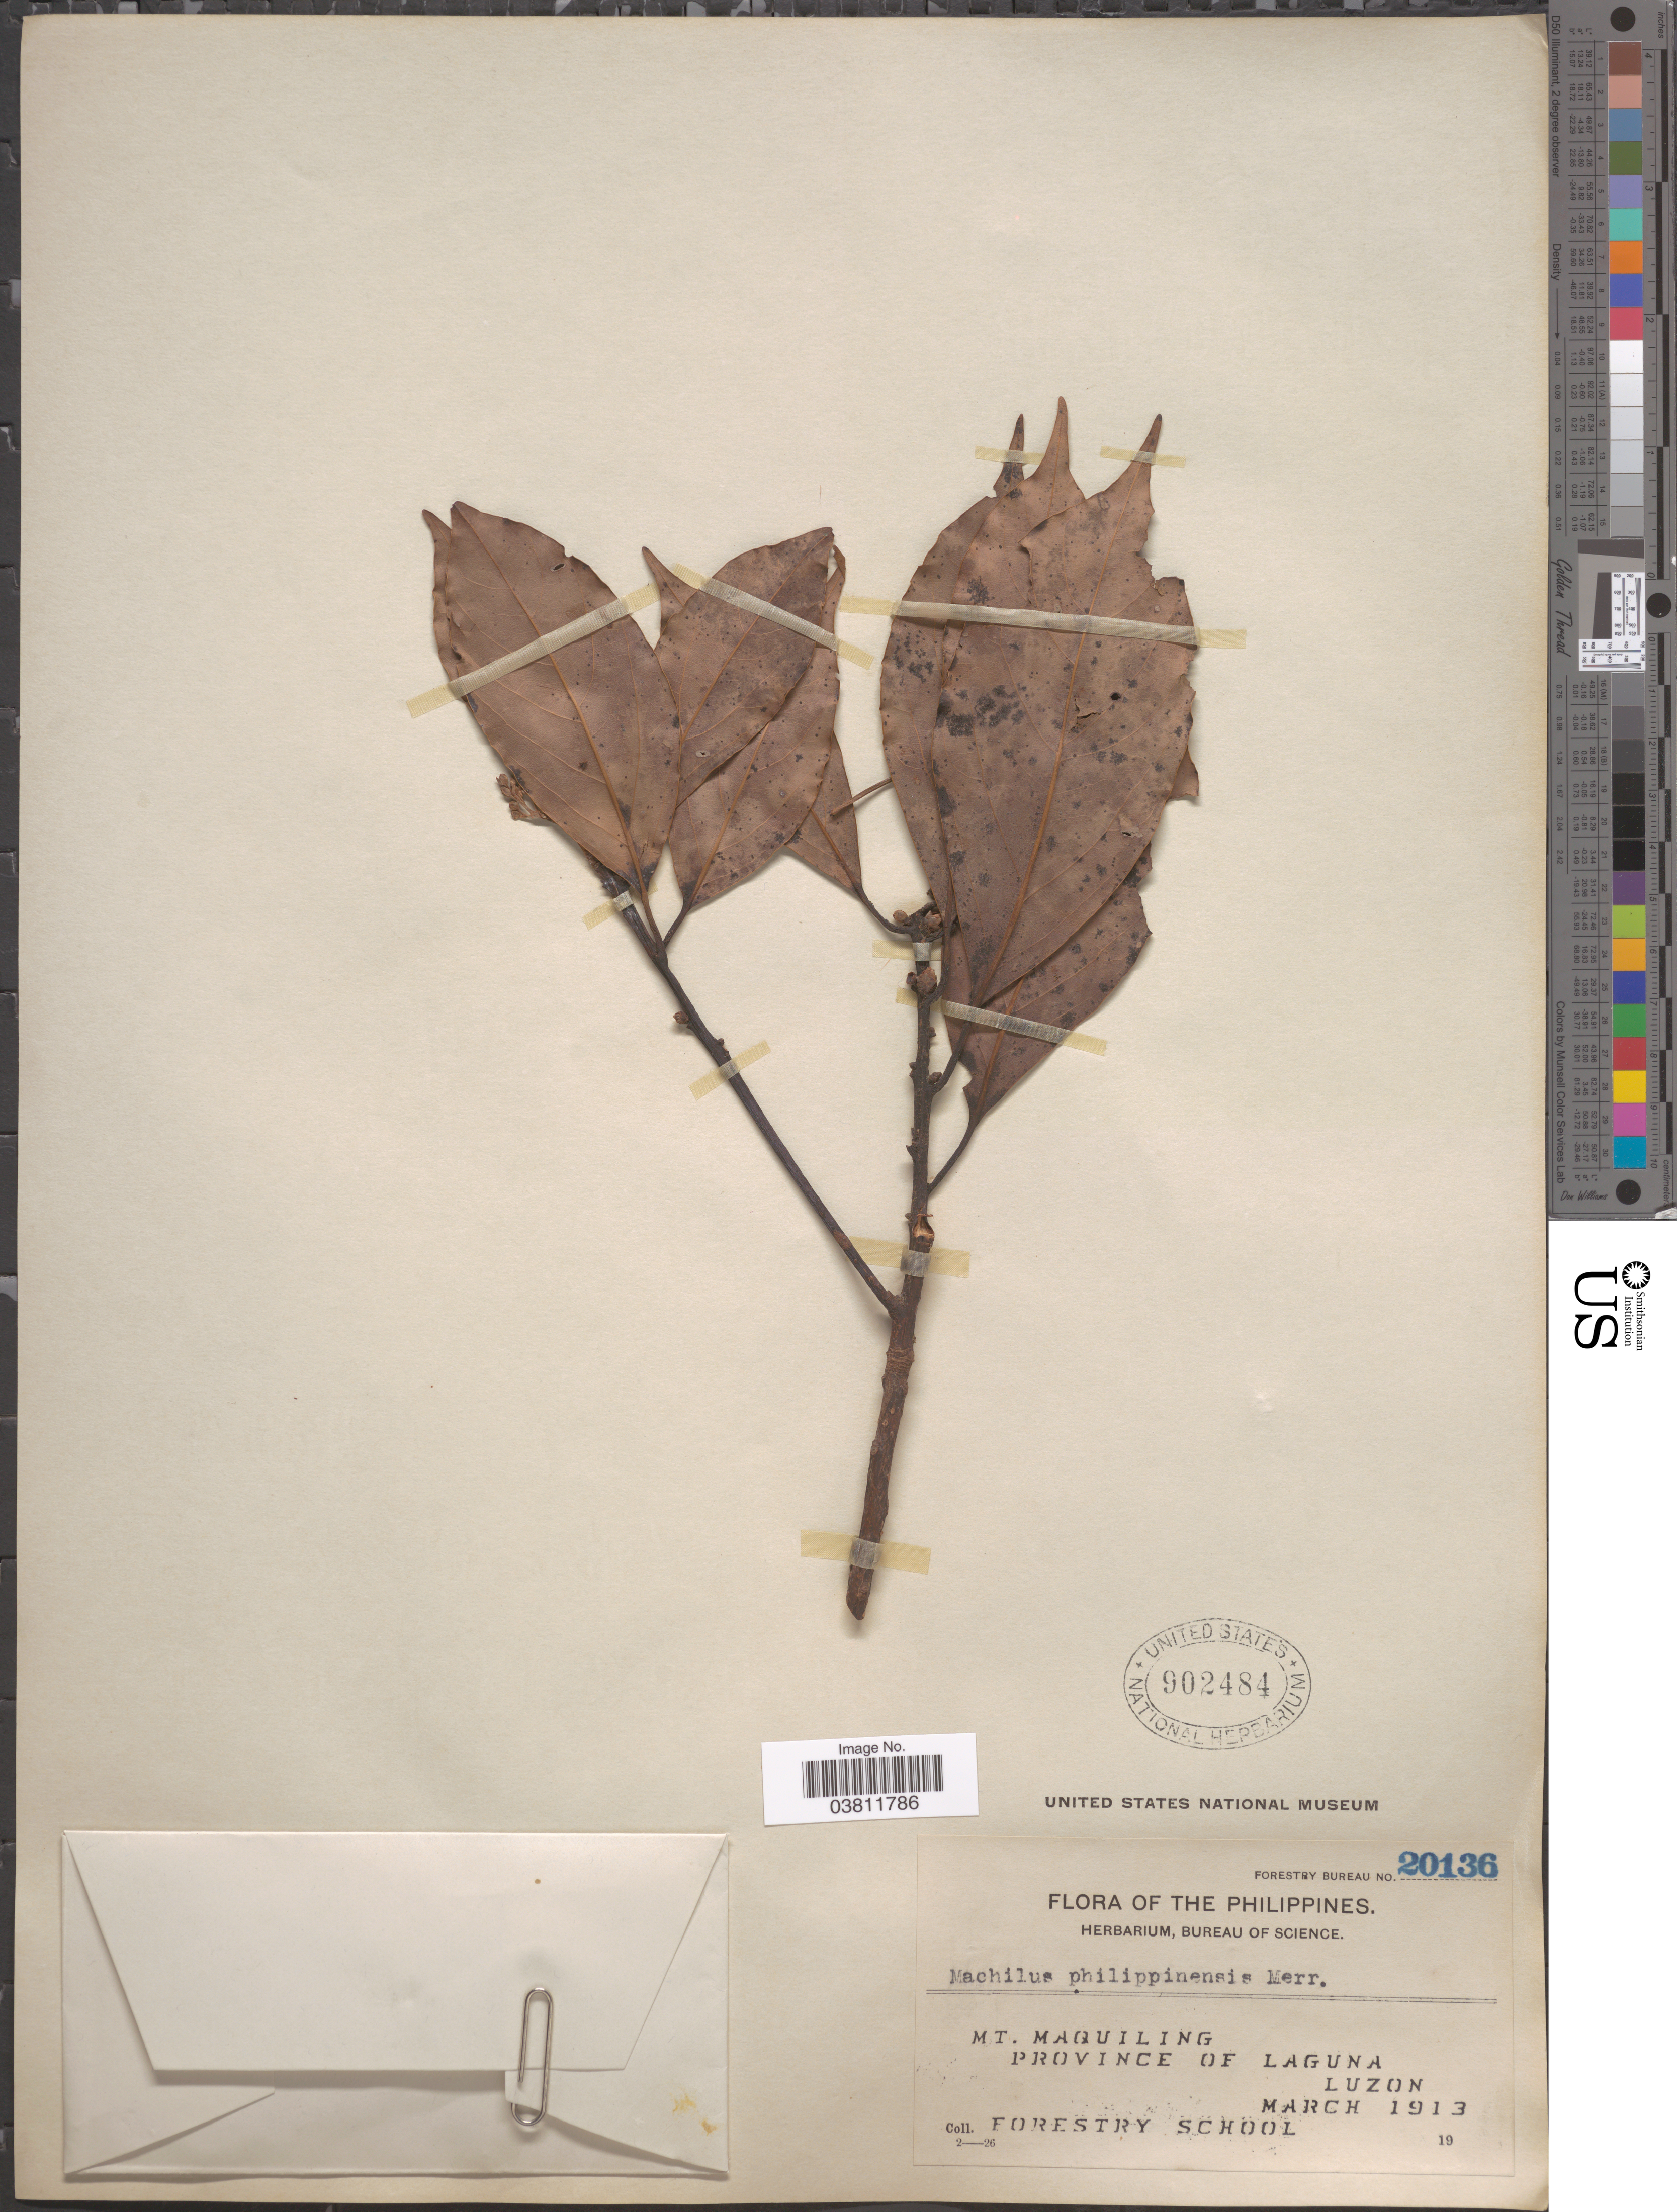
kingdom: Plantae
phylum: Tracheophyta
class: Magnoliopsida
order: Laurales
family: Lauraceae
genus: Machilus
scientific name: Machilus philippinensis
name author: Merr.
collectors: Forestry School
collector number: Forestry Bureau 20136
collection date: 1913-03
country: Philippines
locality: Mt. Maquiling, Province of Laguna, Luzon.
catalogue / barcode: US 902484